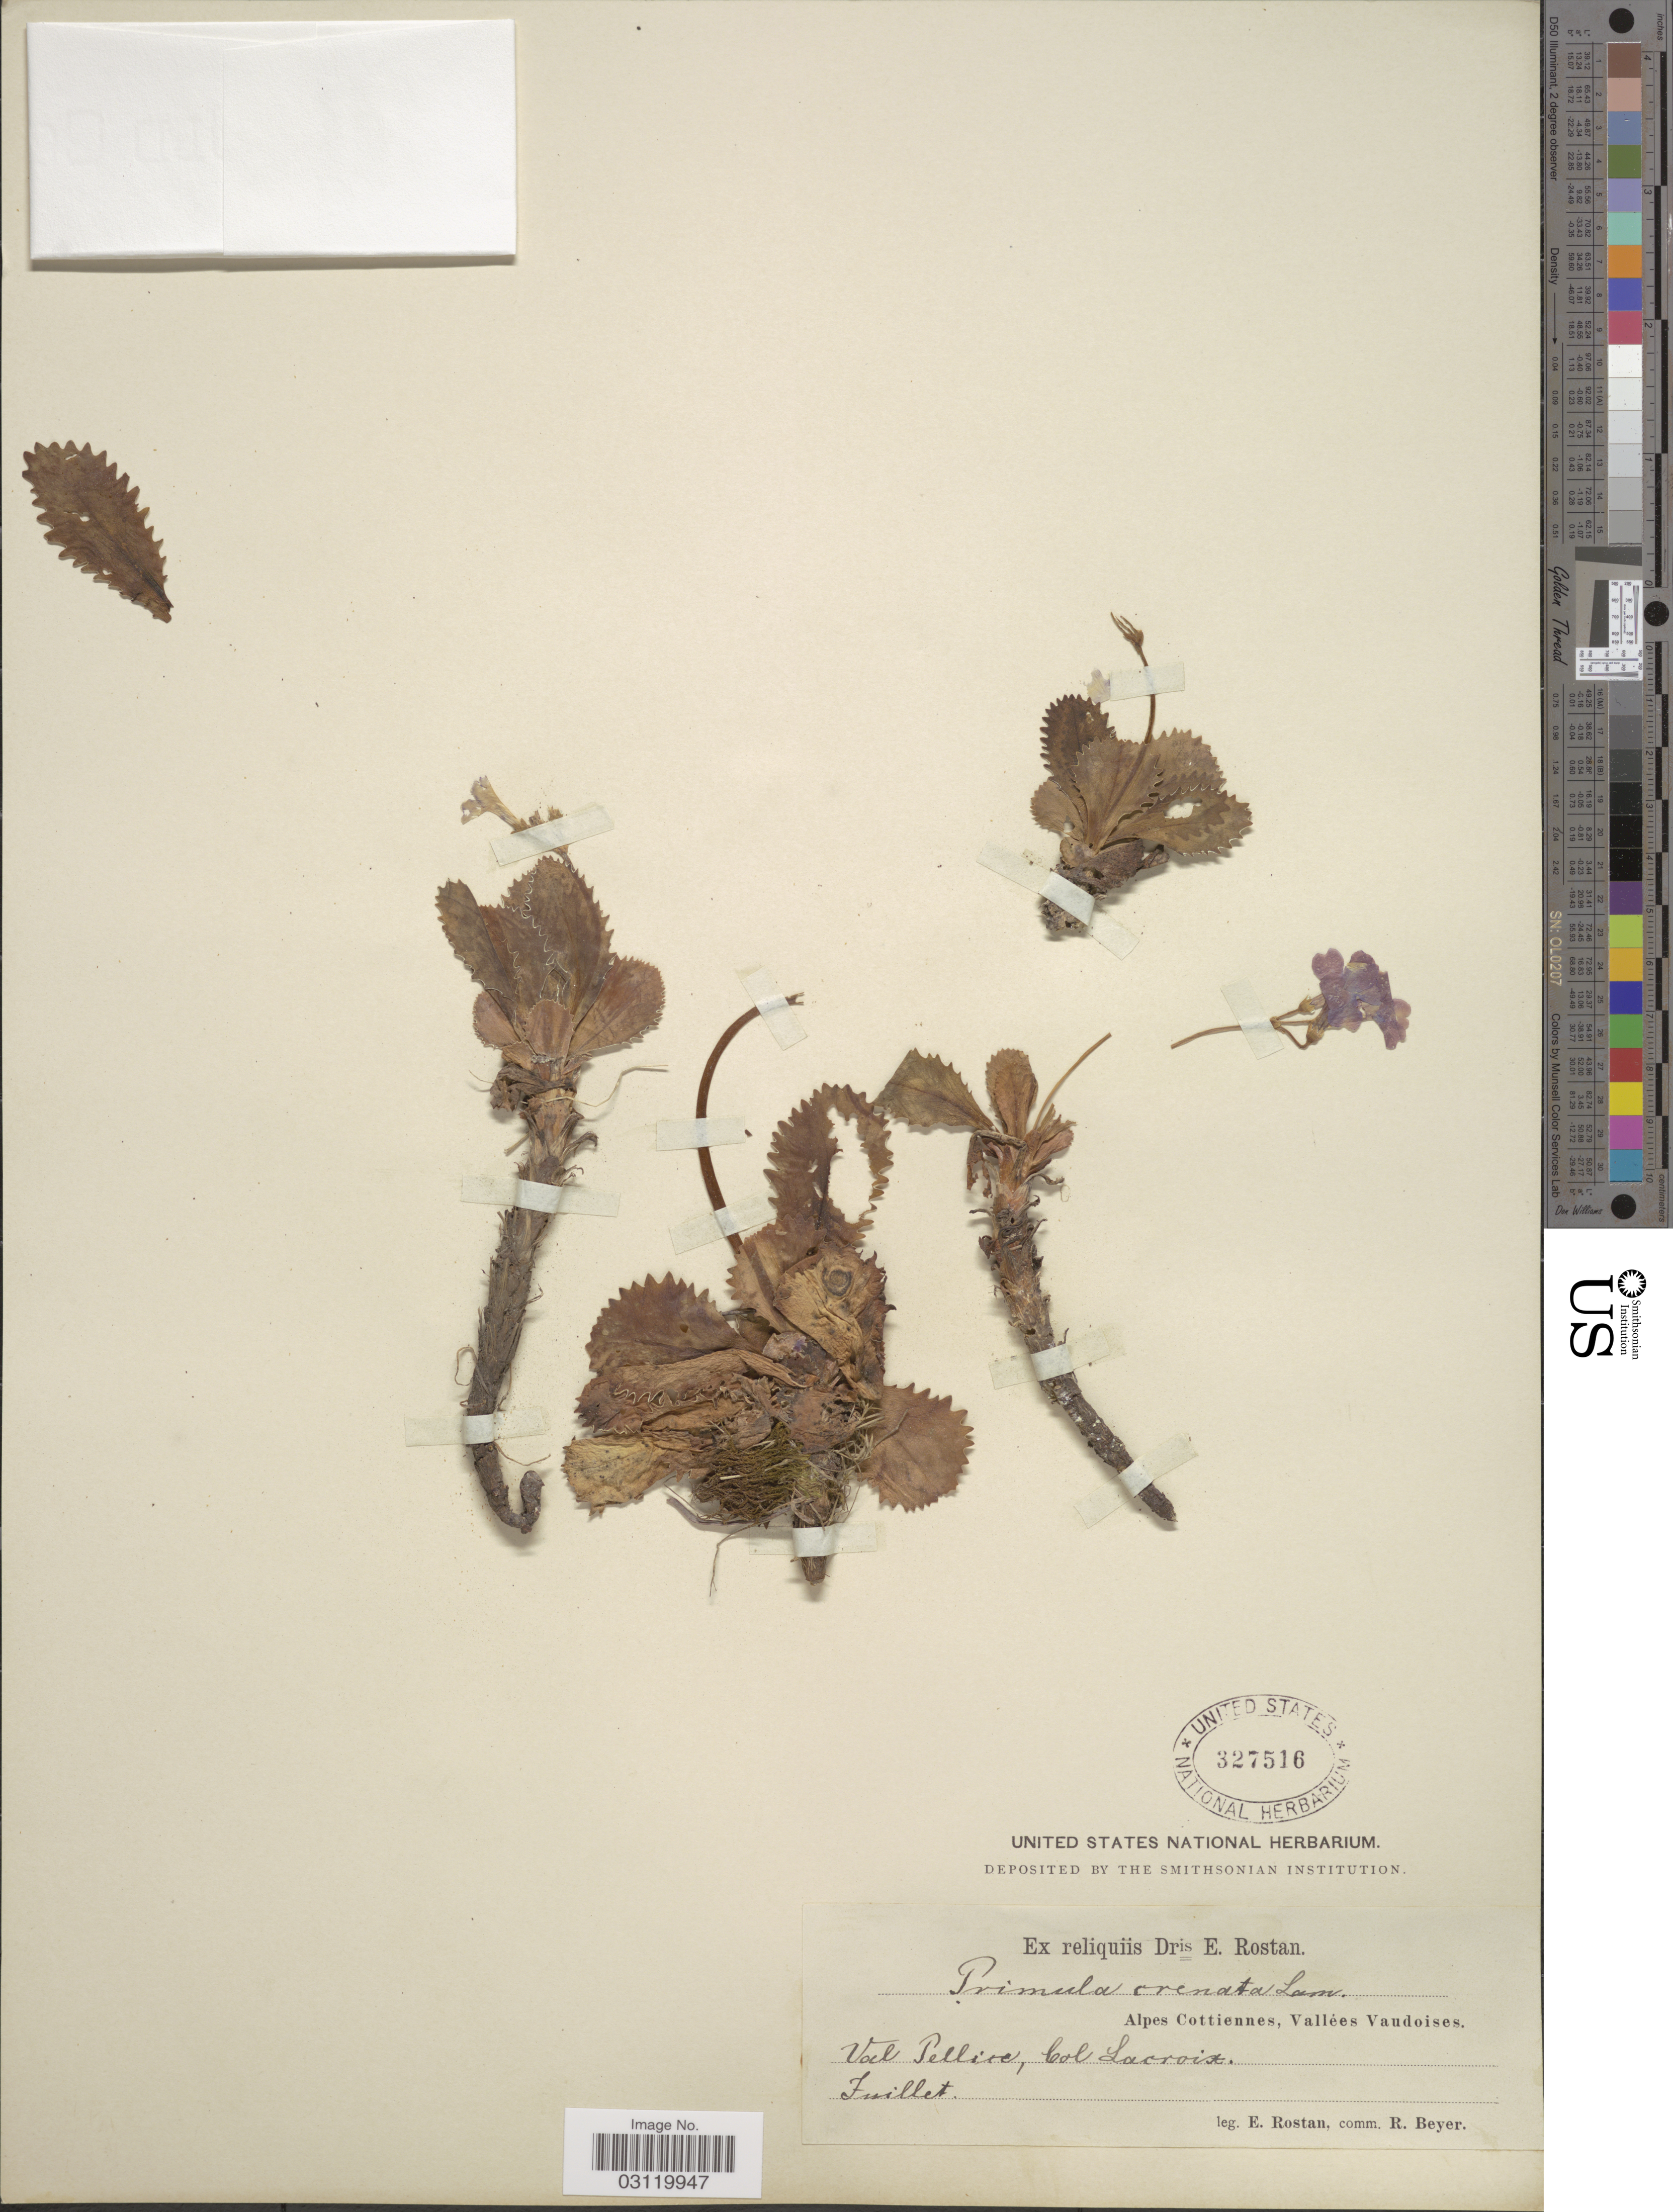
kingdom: Plantae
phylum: Tracheophyta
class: Magnoliopsida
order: Ericales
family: Primulaceae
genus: Primula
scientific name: Primula crenata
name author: Lam.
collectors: E. Rostan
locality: Val Pellice, Col Lacroix. Alpes Cottiennes, Vallées Vaudoises.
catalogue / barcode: US 327516